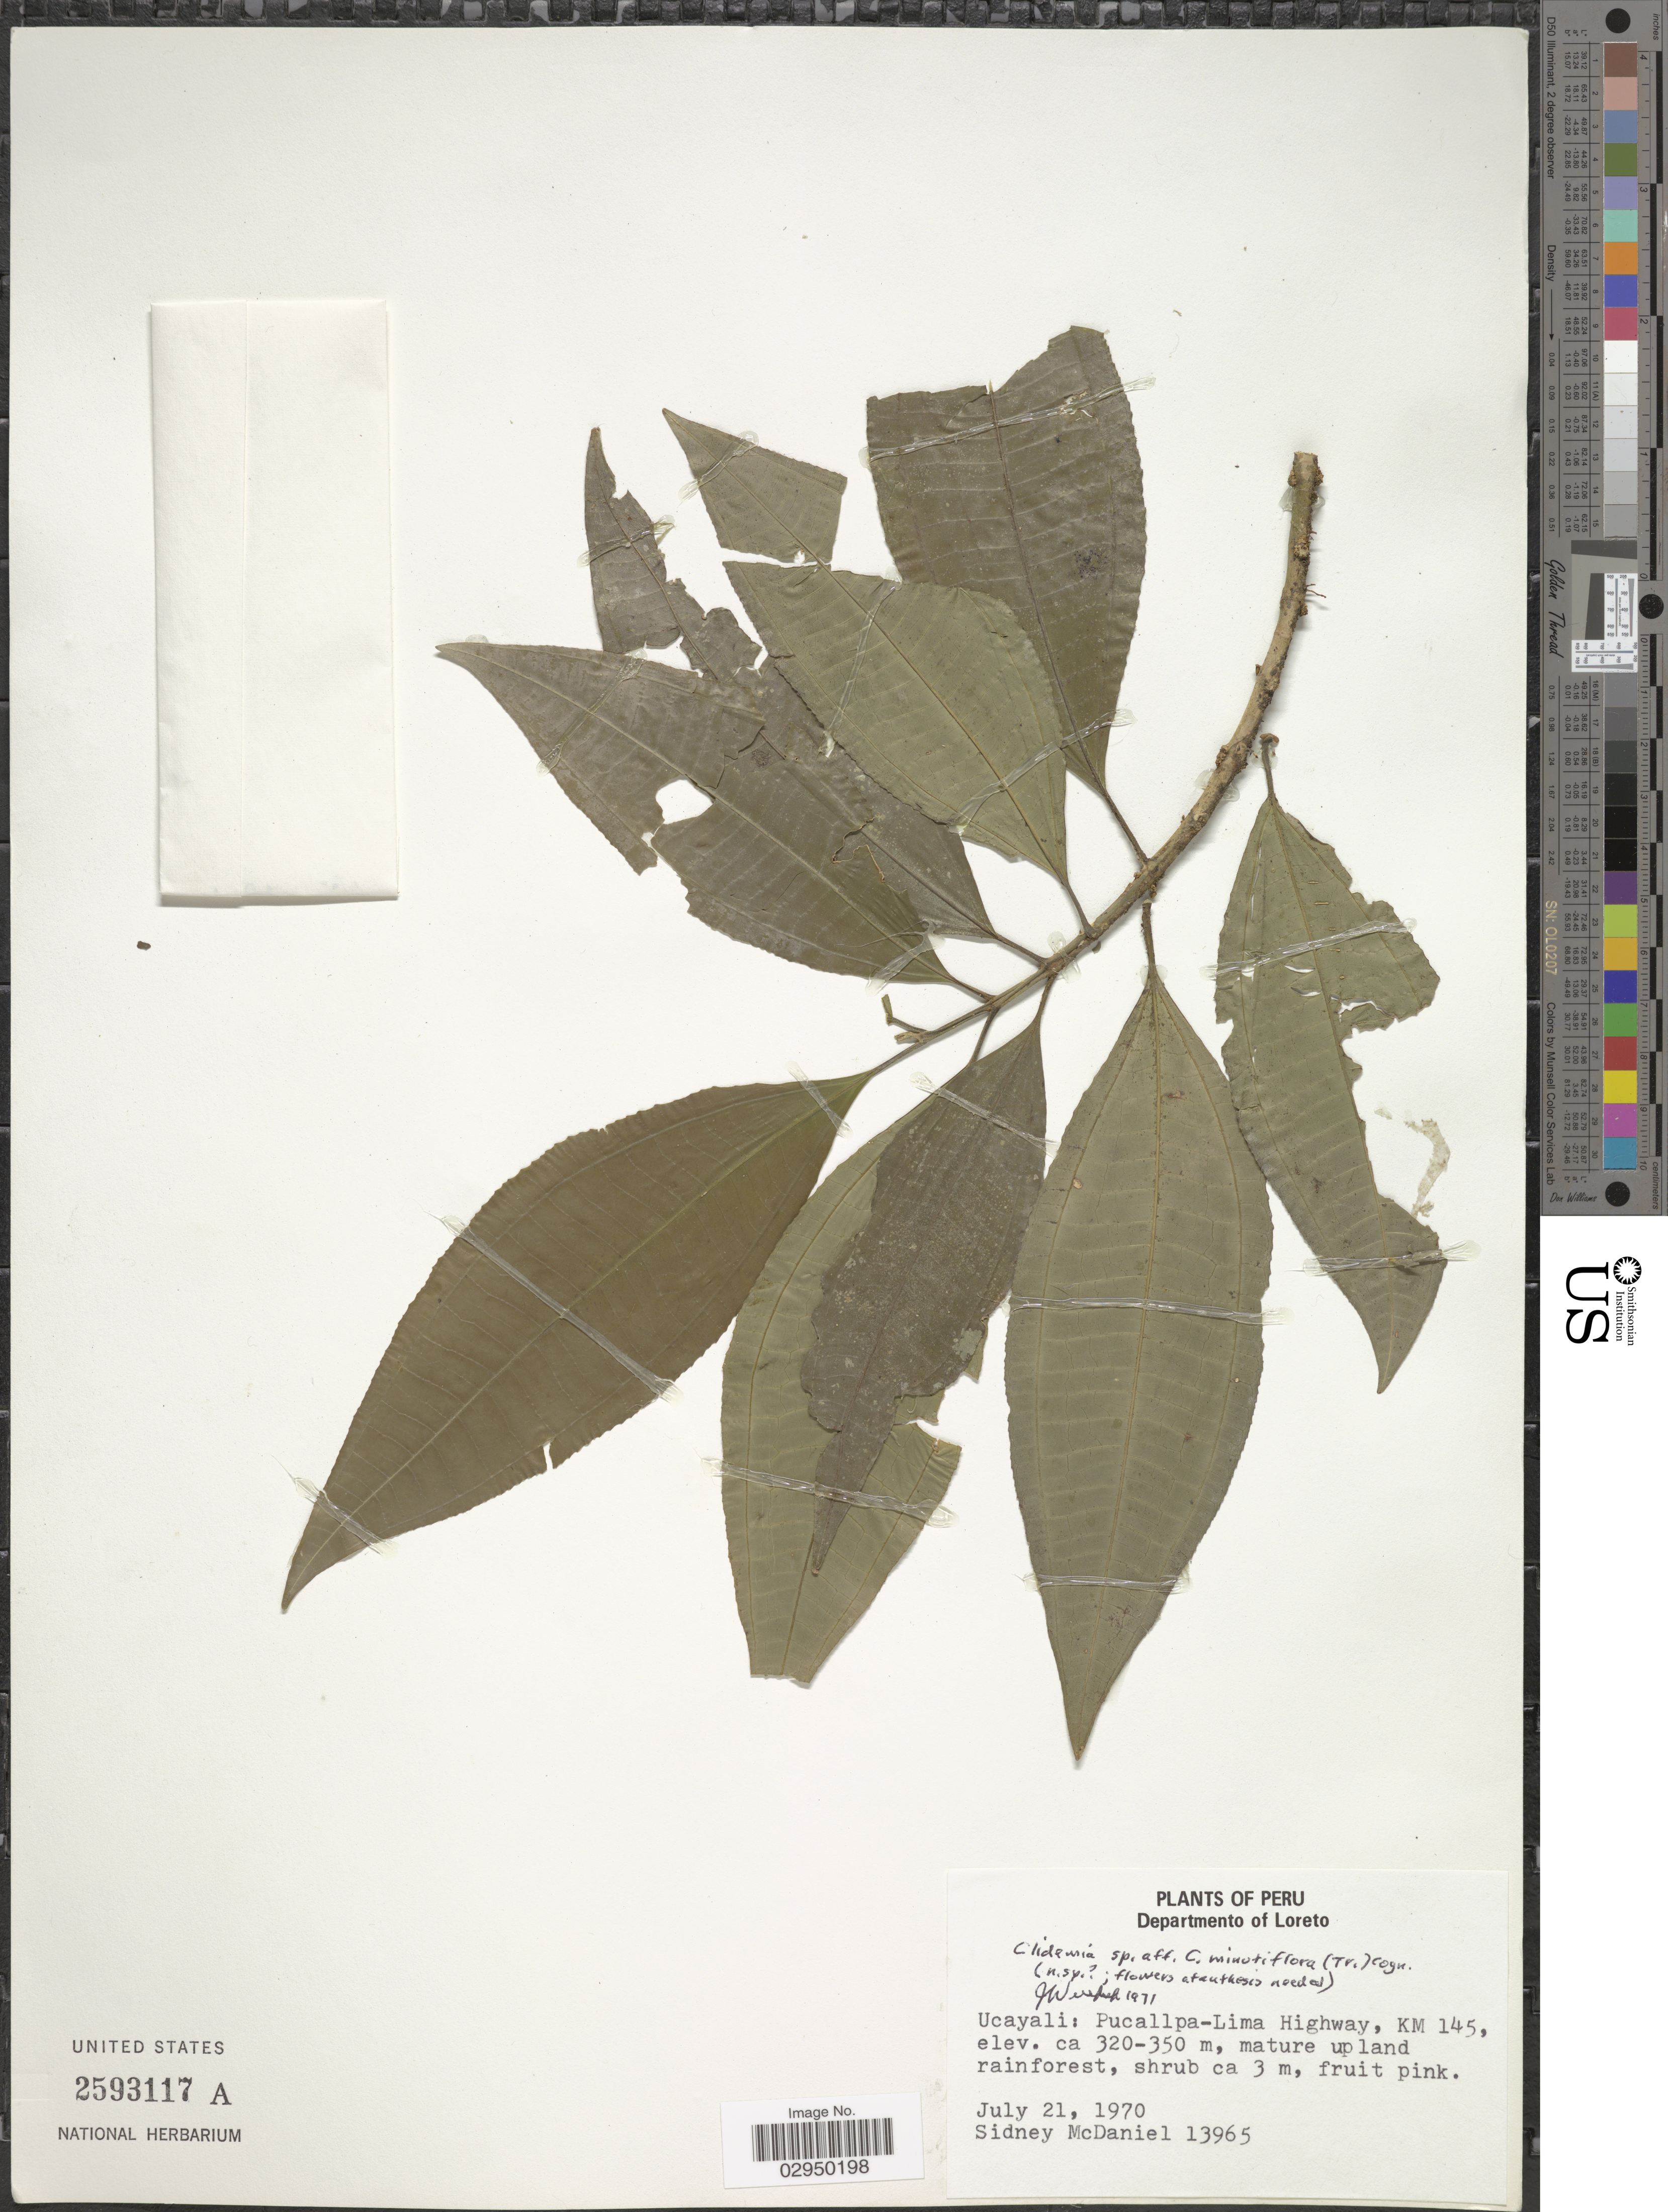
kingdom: Plantae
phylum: Tracheophyta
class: Magnoliopsida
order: Myrtales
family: Melastomataceae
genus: Clidemia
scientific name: Clidemia sp.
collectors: S. McDaniel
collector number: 13965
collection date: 1970-07-21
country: Peru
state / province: Ucayali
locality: Pucallpa-Lima Highway, Km 145.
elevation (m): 320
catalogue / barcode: US 2593117A